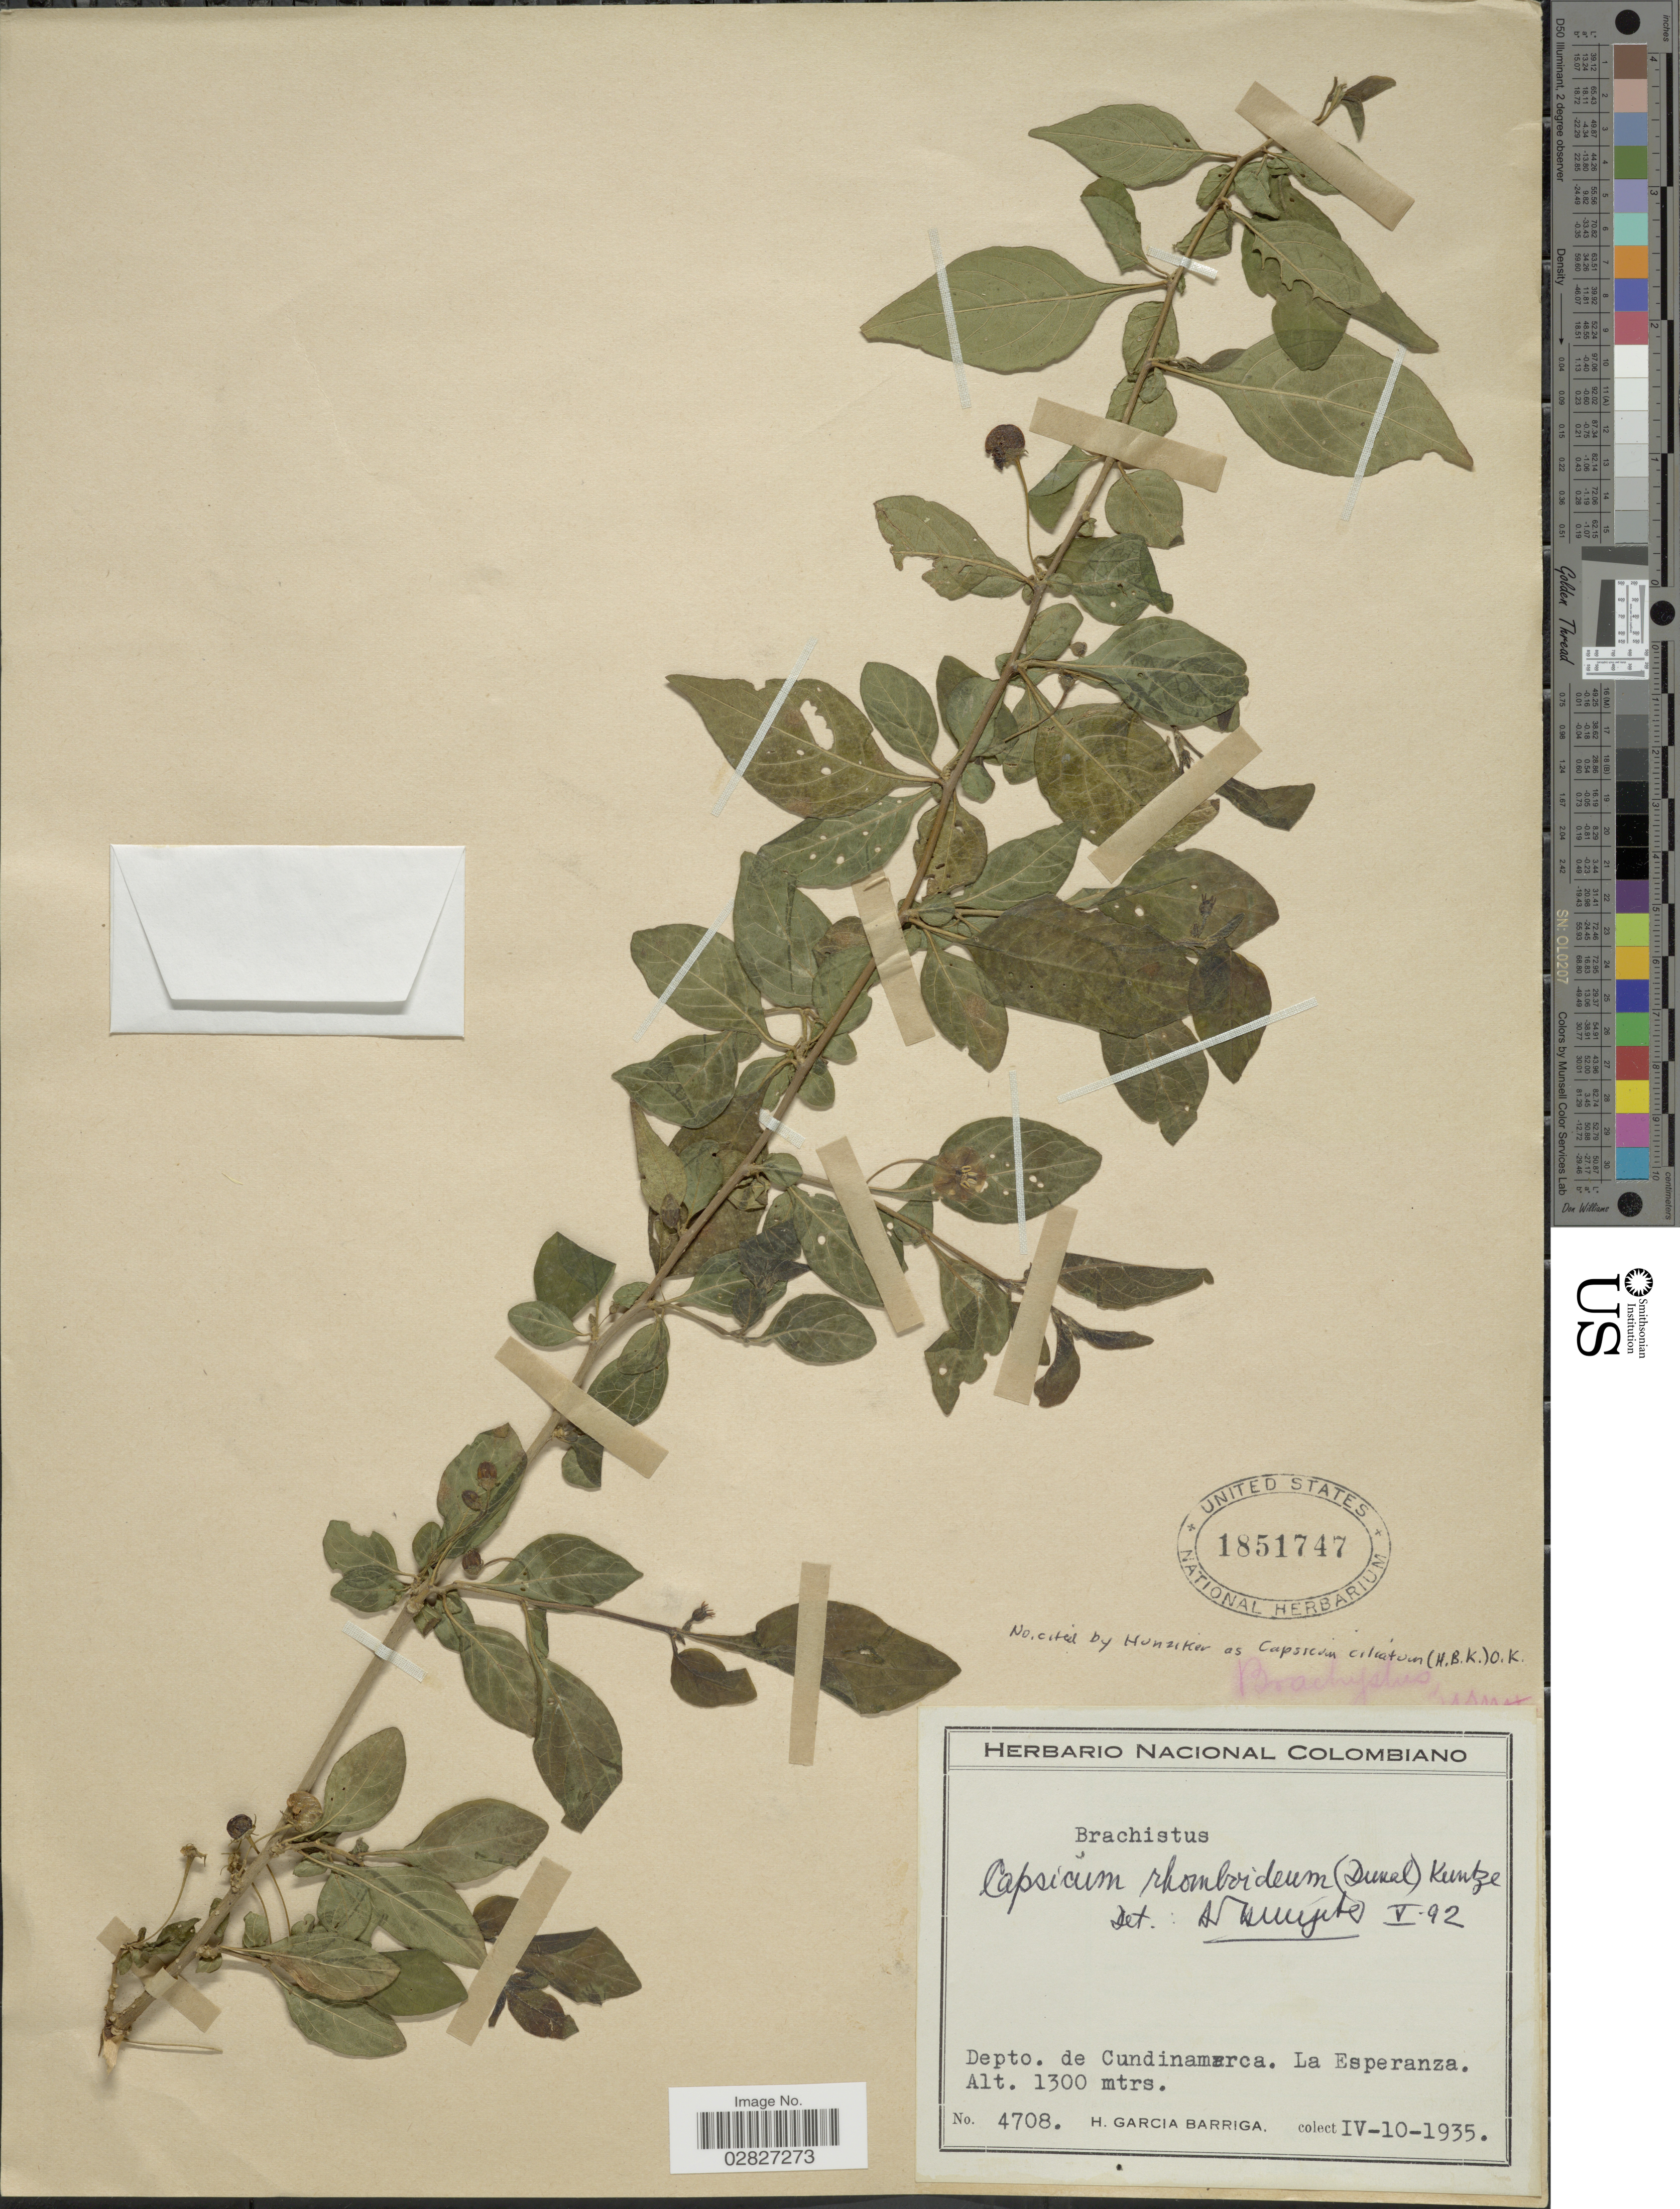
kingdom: Plantae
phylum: Tracheophyta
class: Magnoliopsida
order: Solanales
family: Solanaceae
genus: Capsicum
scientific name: Capsicum rhomboideum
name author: (Humb. & Bonpl. ex Dunal) Kuntze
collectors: H. García Barriga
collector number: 4708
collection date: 1935-04-10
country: Colombia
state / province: Cundinamarca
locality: Depto. de Cundinamarca. La Esperanza.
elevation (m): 1300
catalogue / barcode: US 1851747